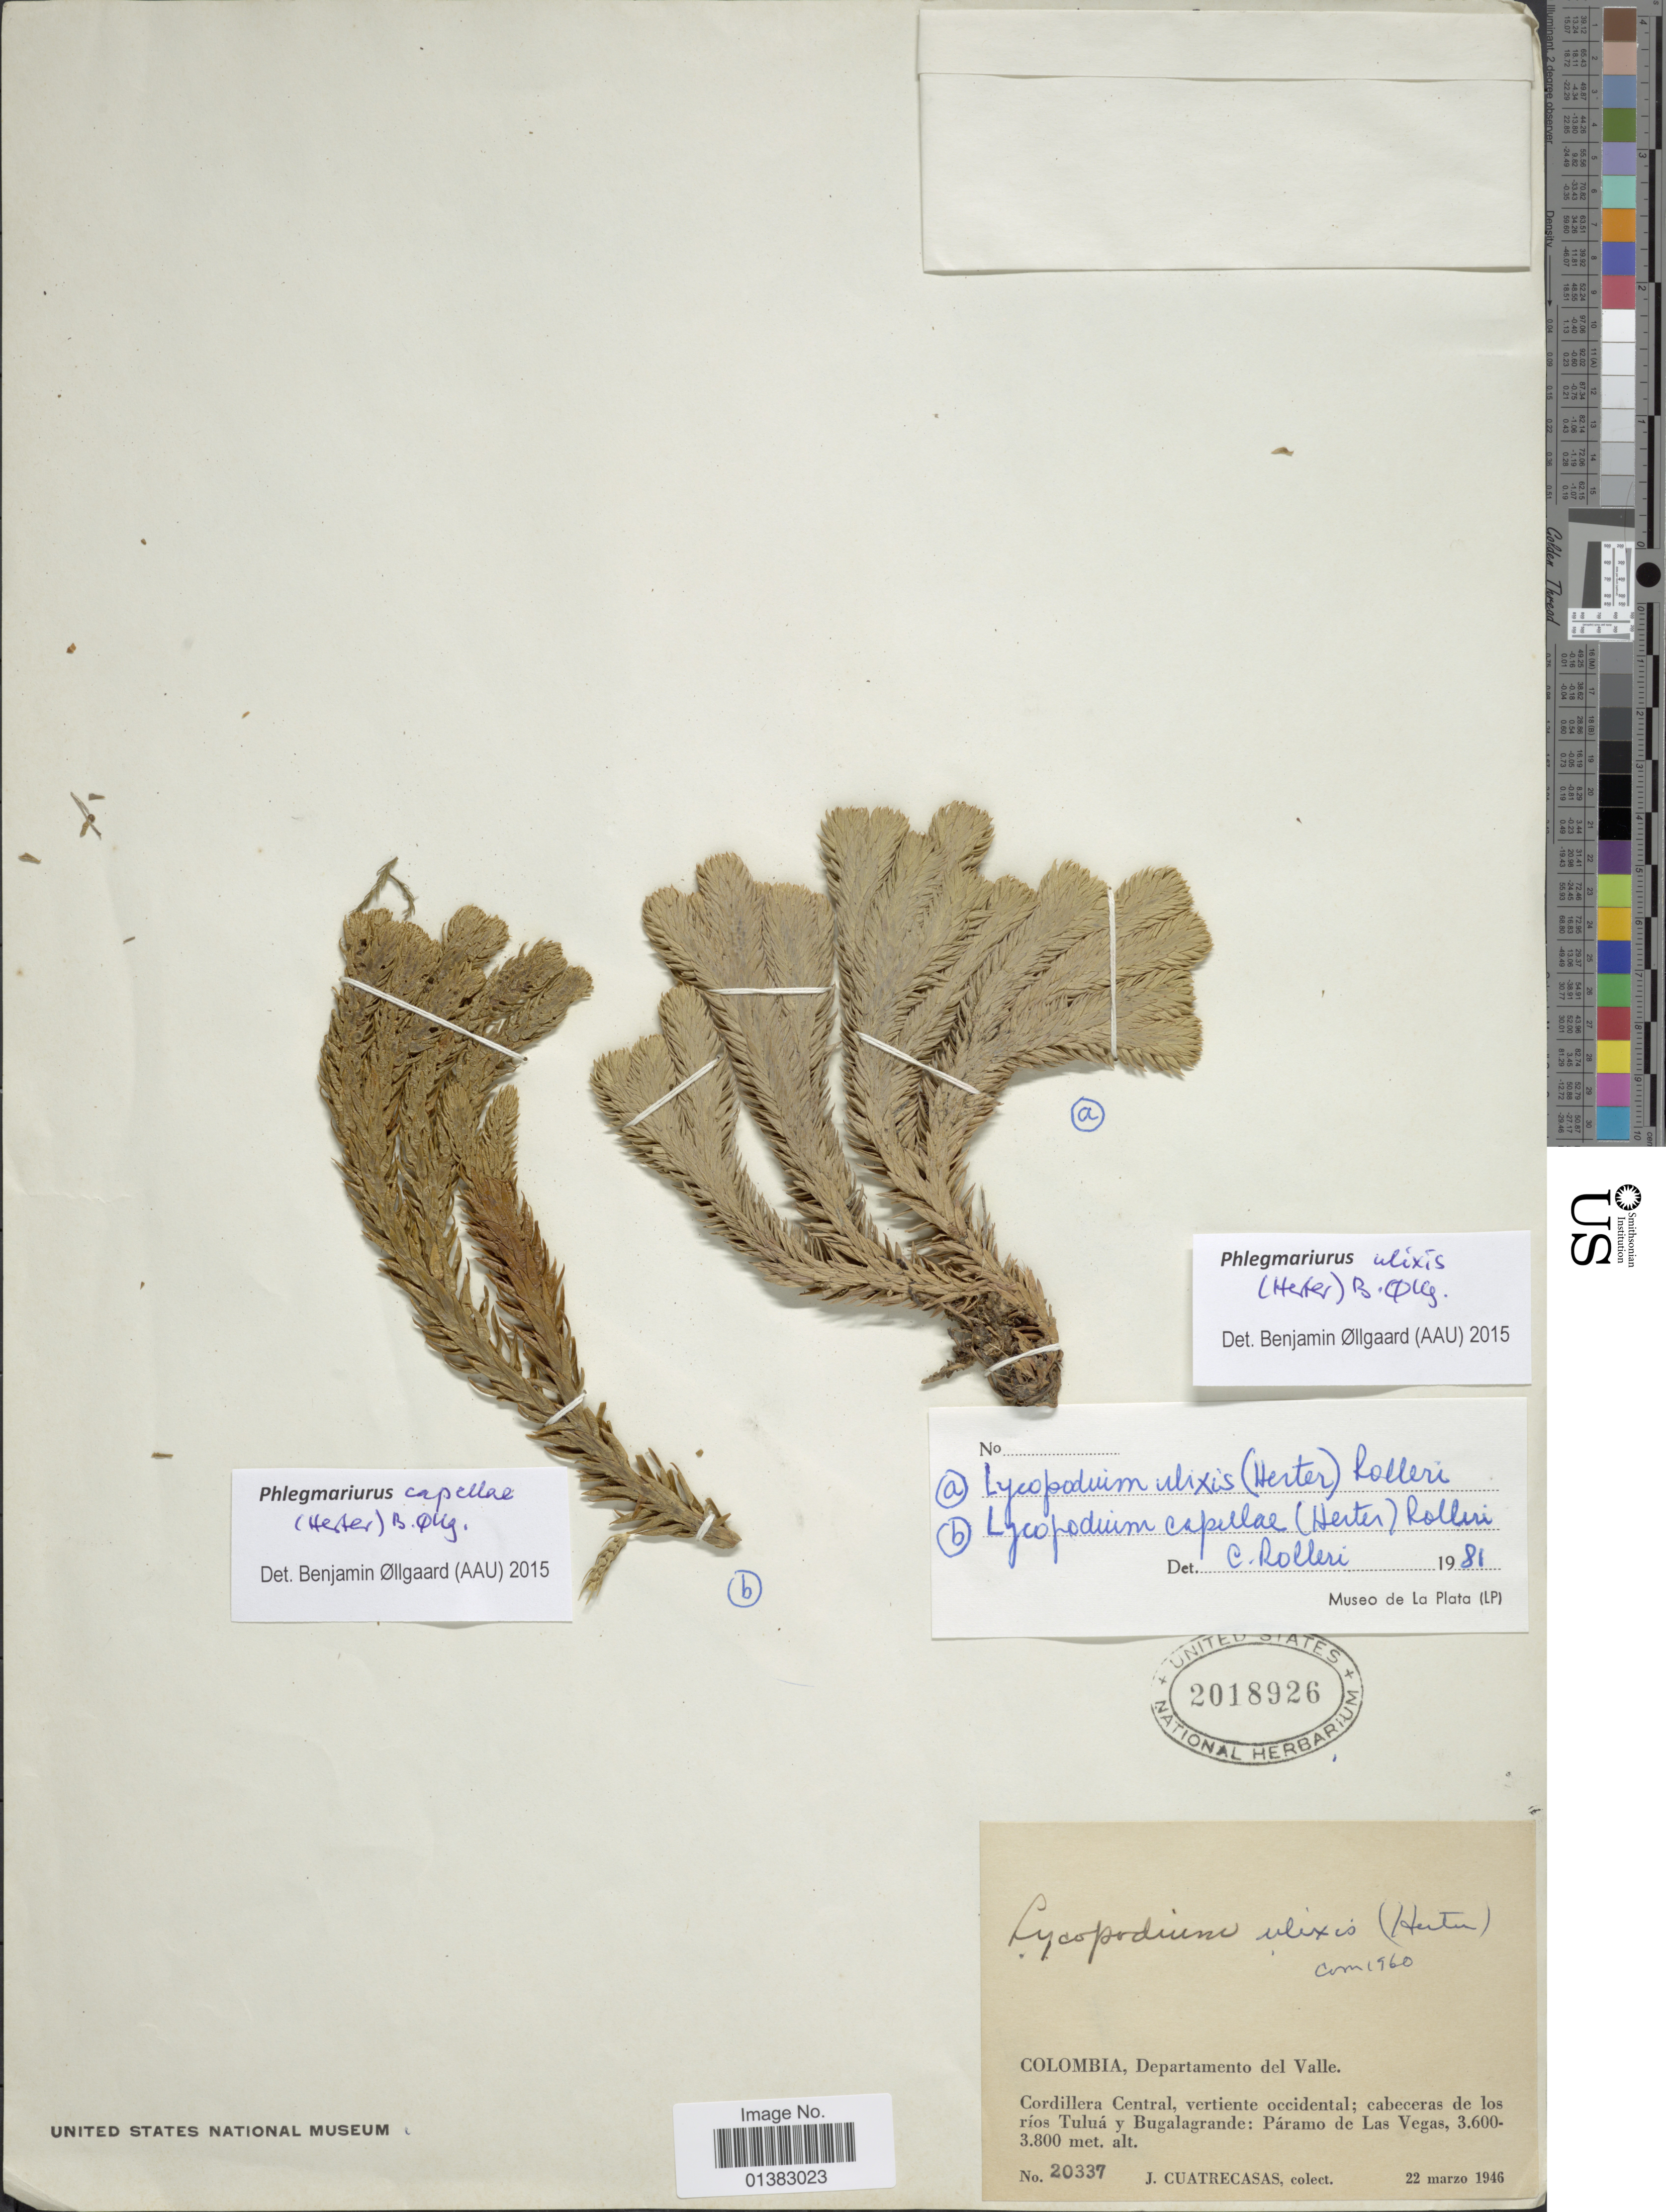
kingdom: Plantae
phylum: Tracheophyta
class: Lycopodiopsida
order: Lycopodiales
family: Lycopodiaceae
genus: Phlegmariurus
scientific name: Phlegmariurus ulixis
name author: (Herter) B. Øllg.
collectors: J. Cuatrecasas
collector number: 20337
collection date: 1946-03-22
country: Colombia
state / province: Valle del Cauca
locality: Departamento del Valle. Cordillera Central, vertiente occidental; cabeceras de los ríos Tuluá y Bugalagrande: Páramo de Las Vegas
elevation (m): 3600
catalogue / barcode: US 2018926